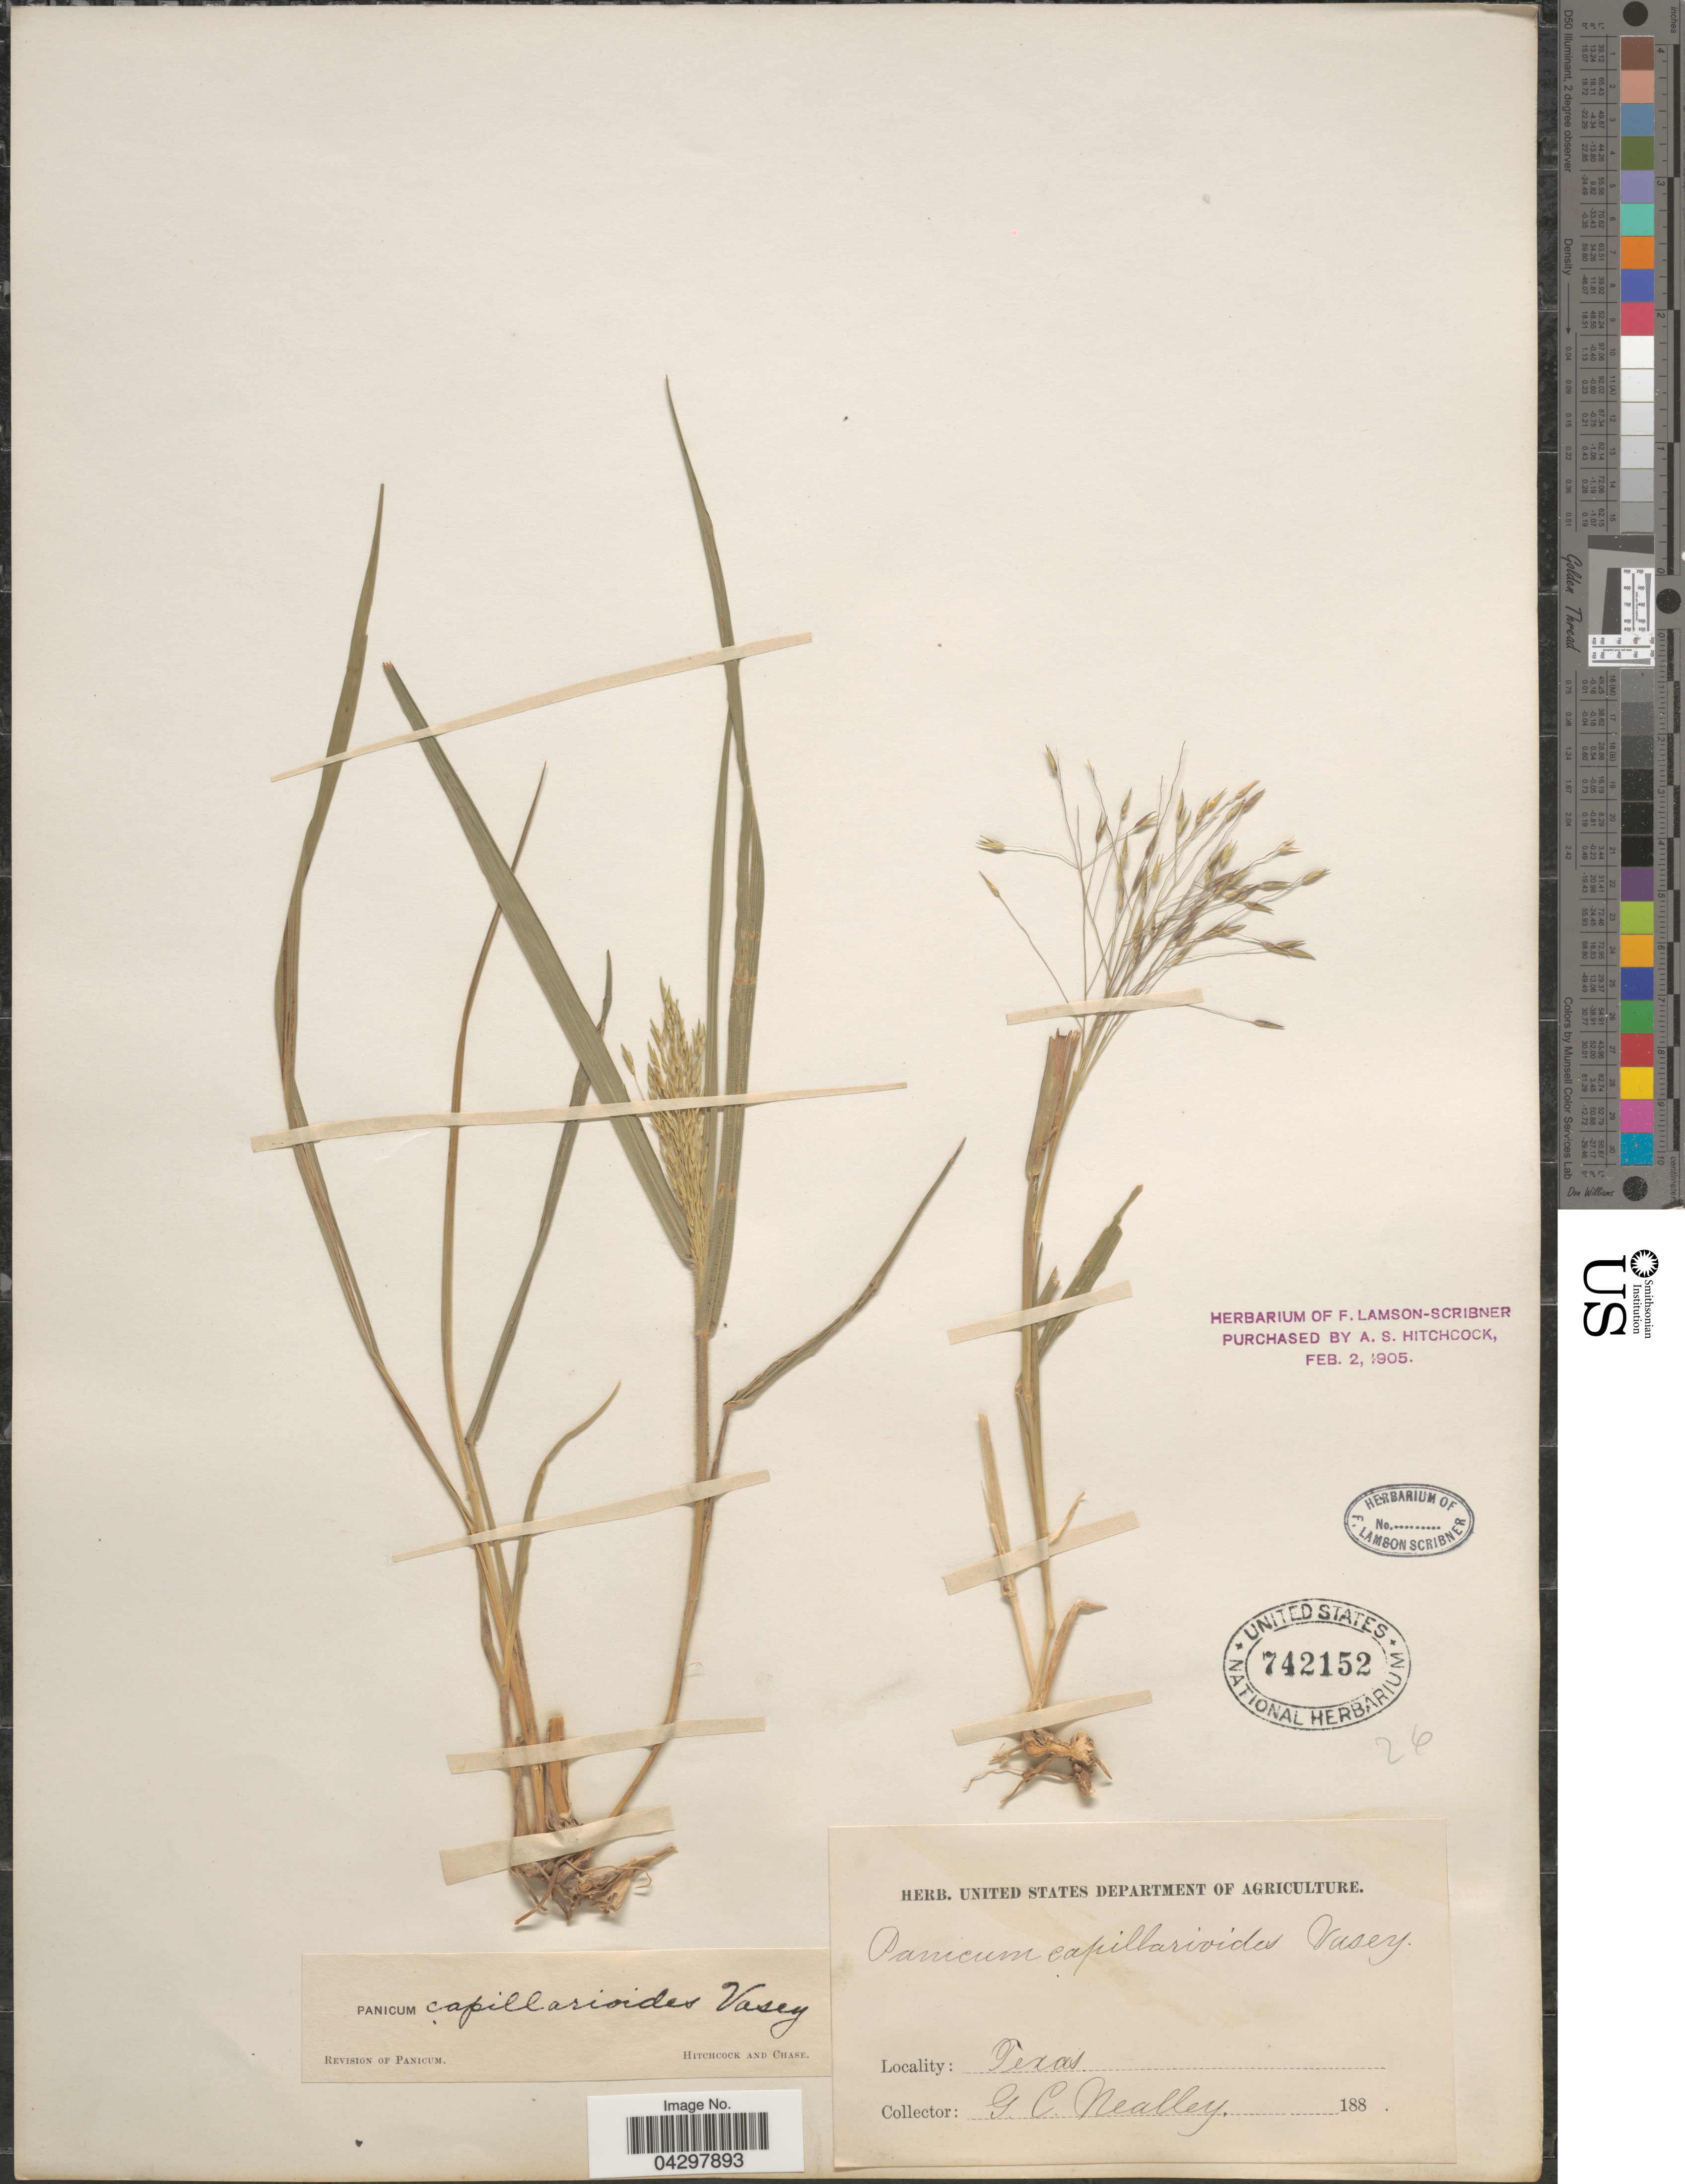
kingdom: Plantae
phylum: Tracheophyta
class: Liliopsida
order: Poales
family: Poaceae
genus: Panicum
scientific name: Panicum capillarioides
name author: Vasey in J.M. Coult.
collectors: G. C. Nealley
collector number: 26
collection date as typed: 188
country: United States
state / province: Texas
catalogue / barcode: US 742152